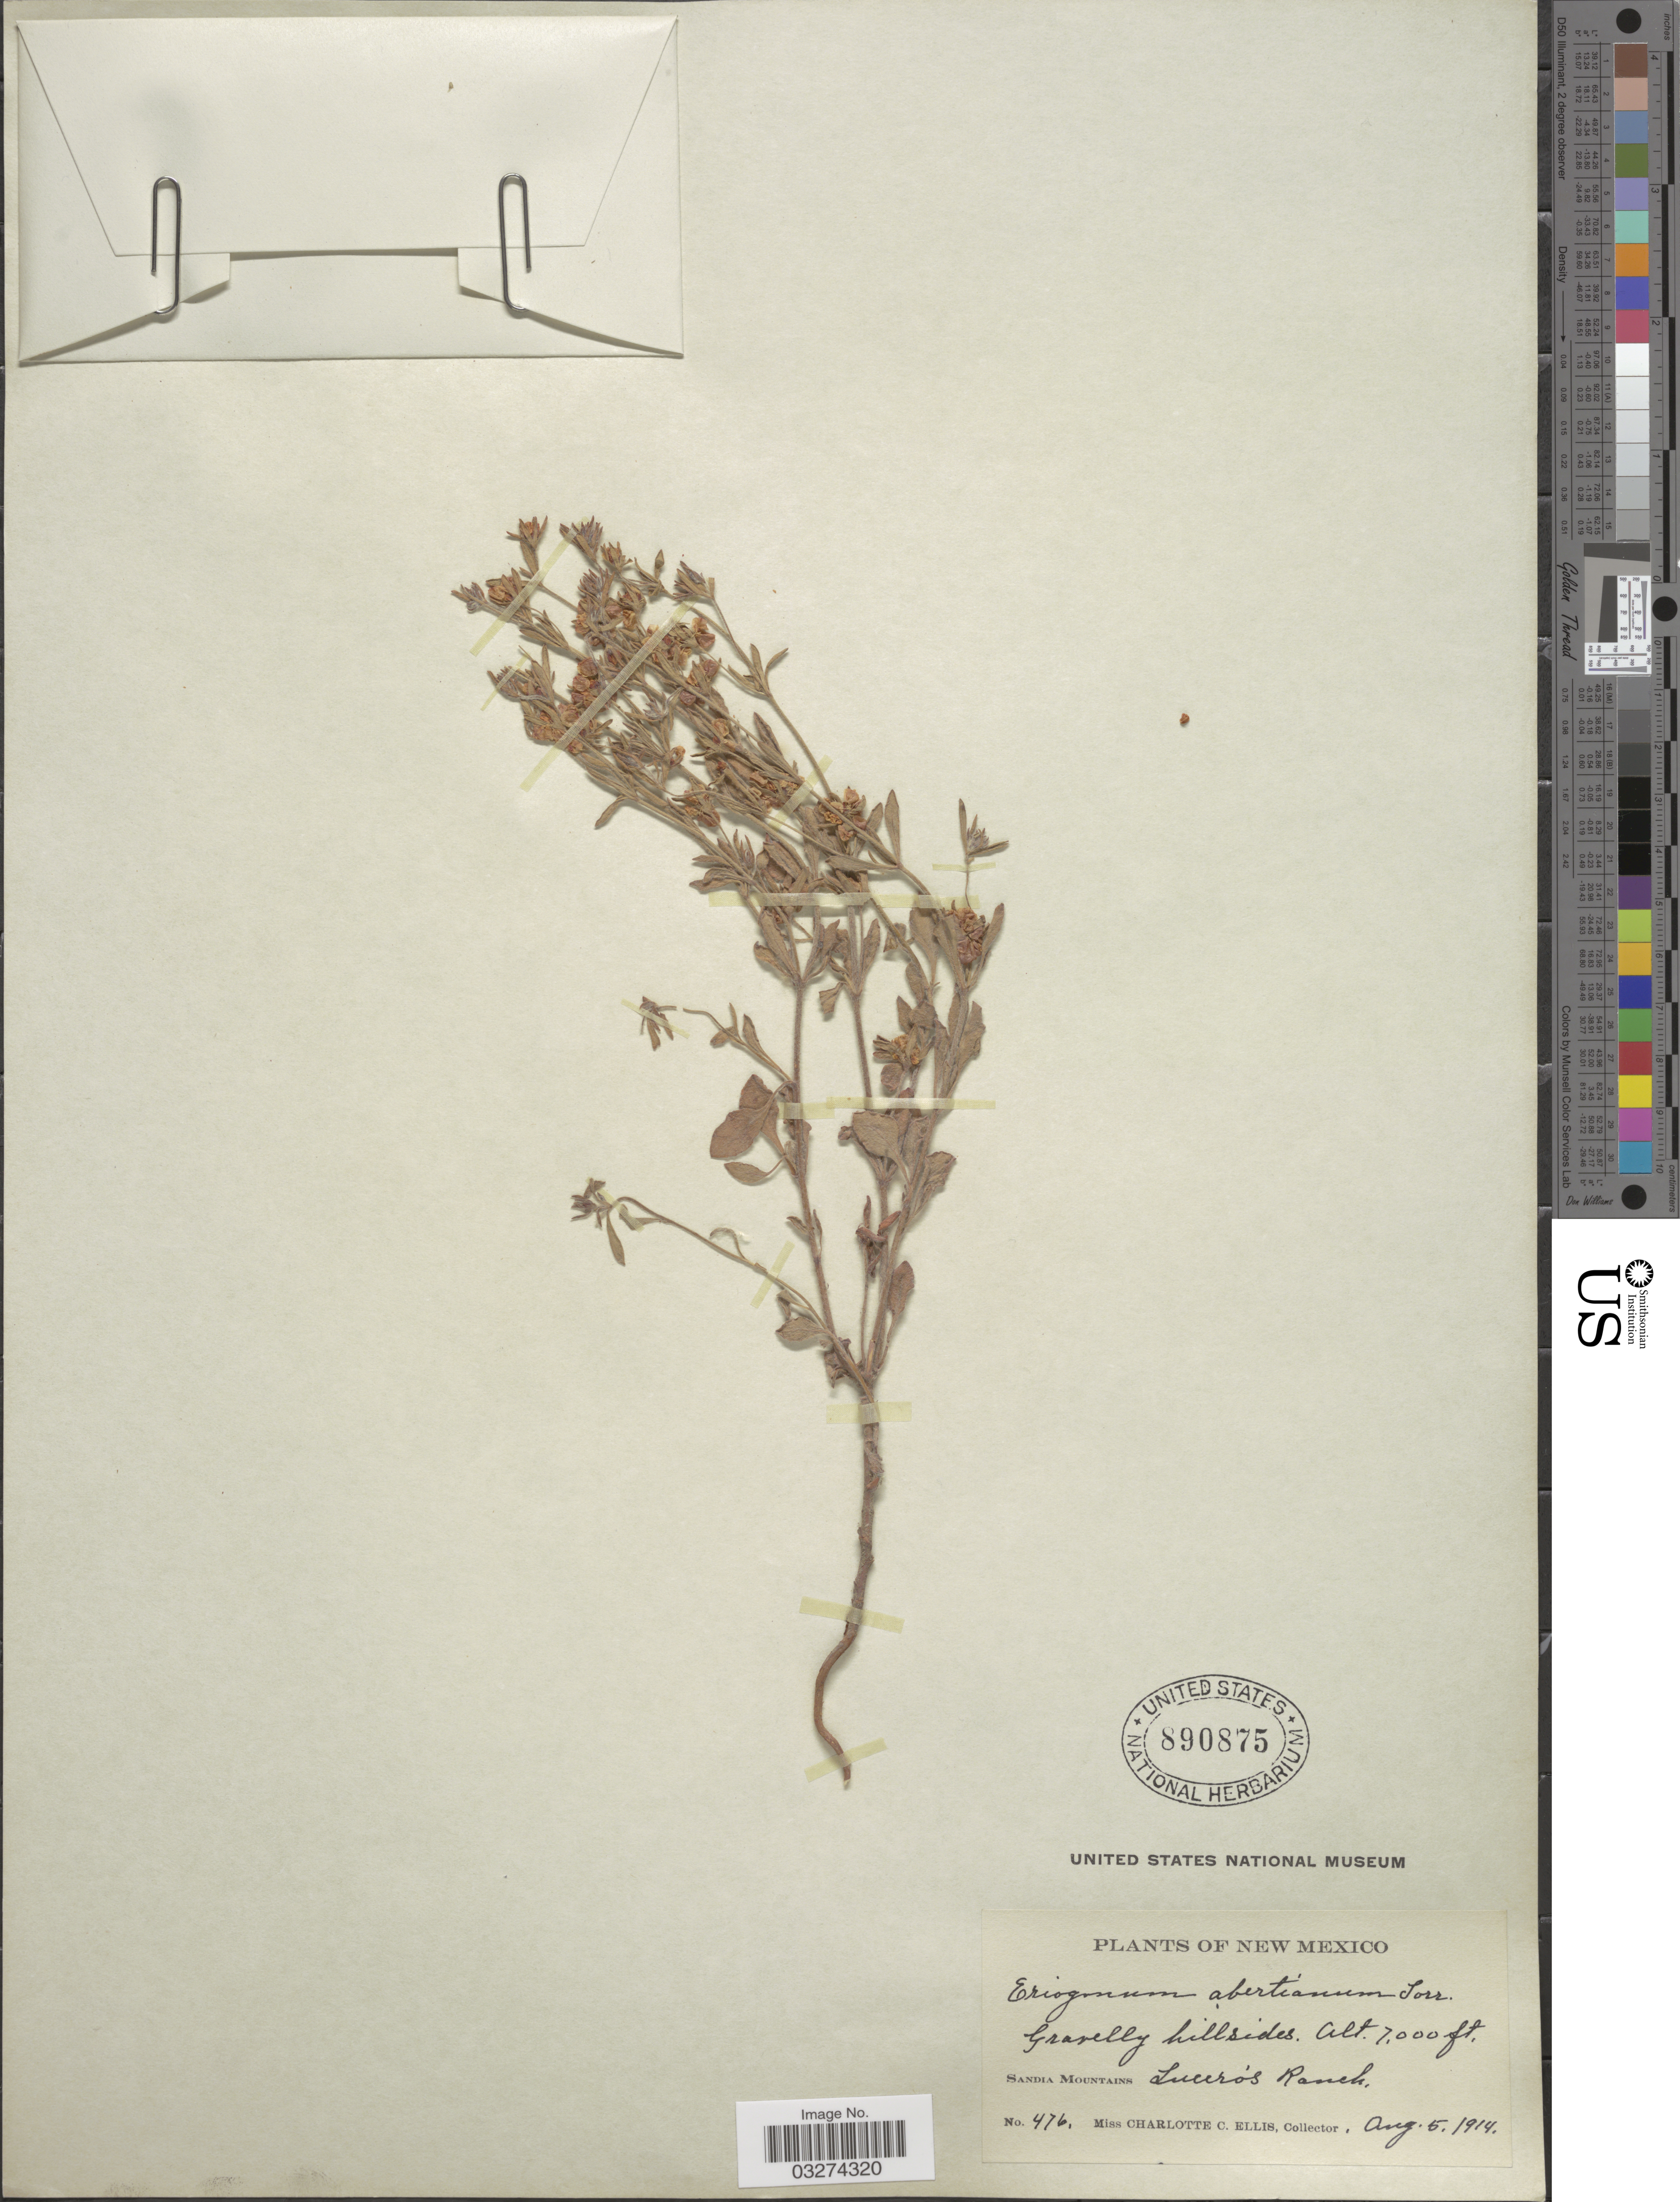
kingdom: Plantae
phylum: Tracheophyta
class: Magnoliopsida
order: Caryophyllales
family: Polygonaceae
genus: Eriogonum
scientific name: Eriogonum abertianum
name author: Torr.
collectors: C. C. Ellis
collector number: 476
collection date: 1914-08-05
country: United States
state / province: New Mexico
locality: Sandia Mountains, Lucero's Ranch.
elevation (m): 2134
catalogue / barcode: US 890875